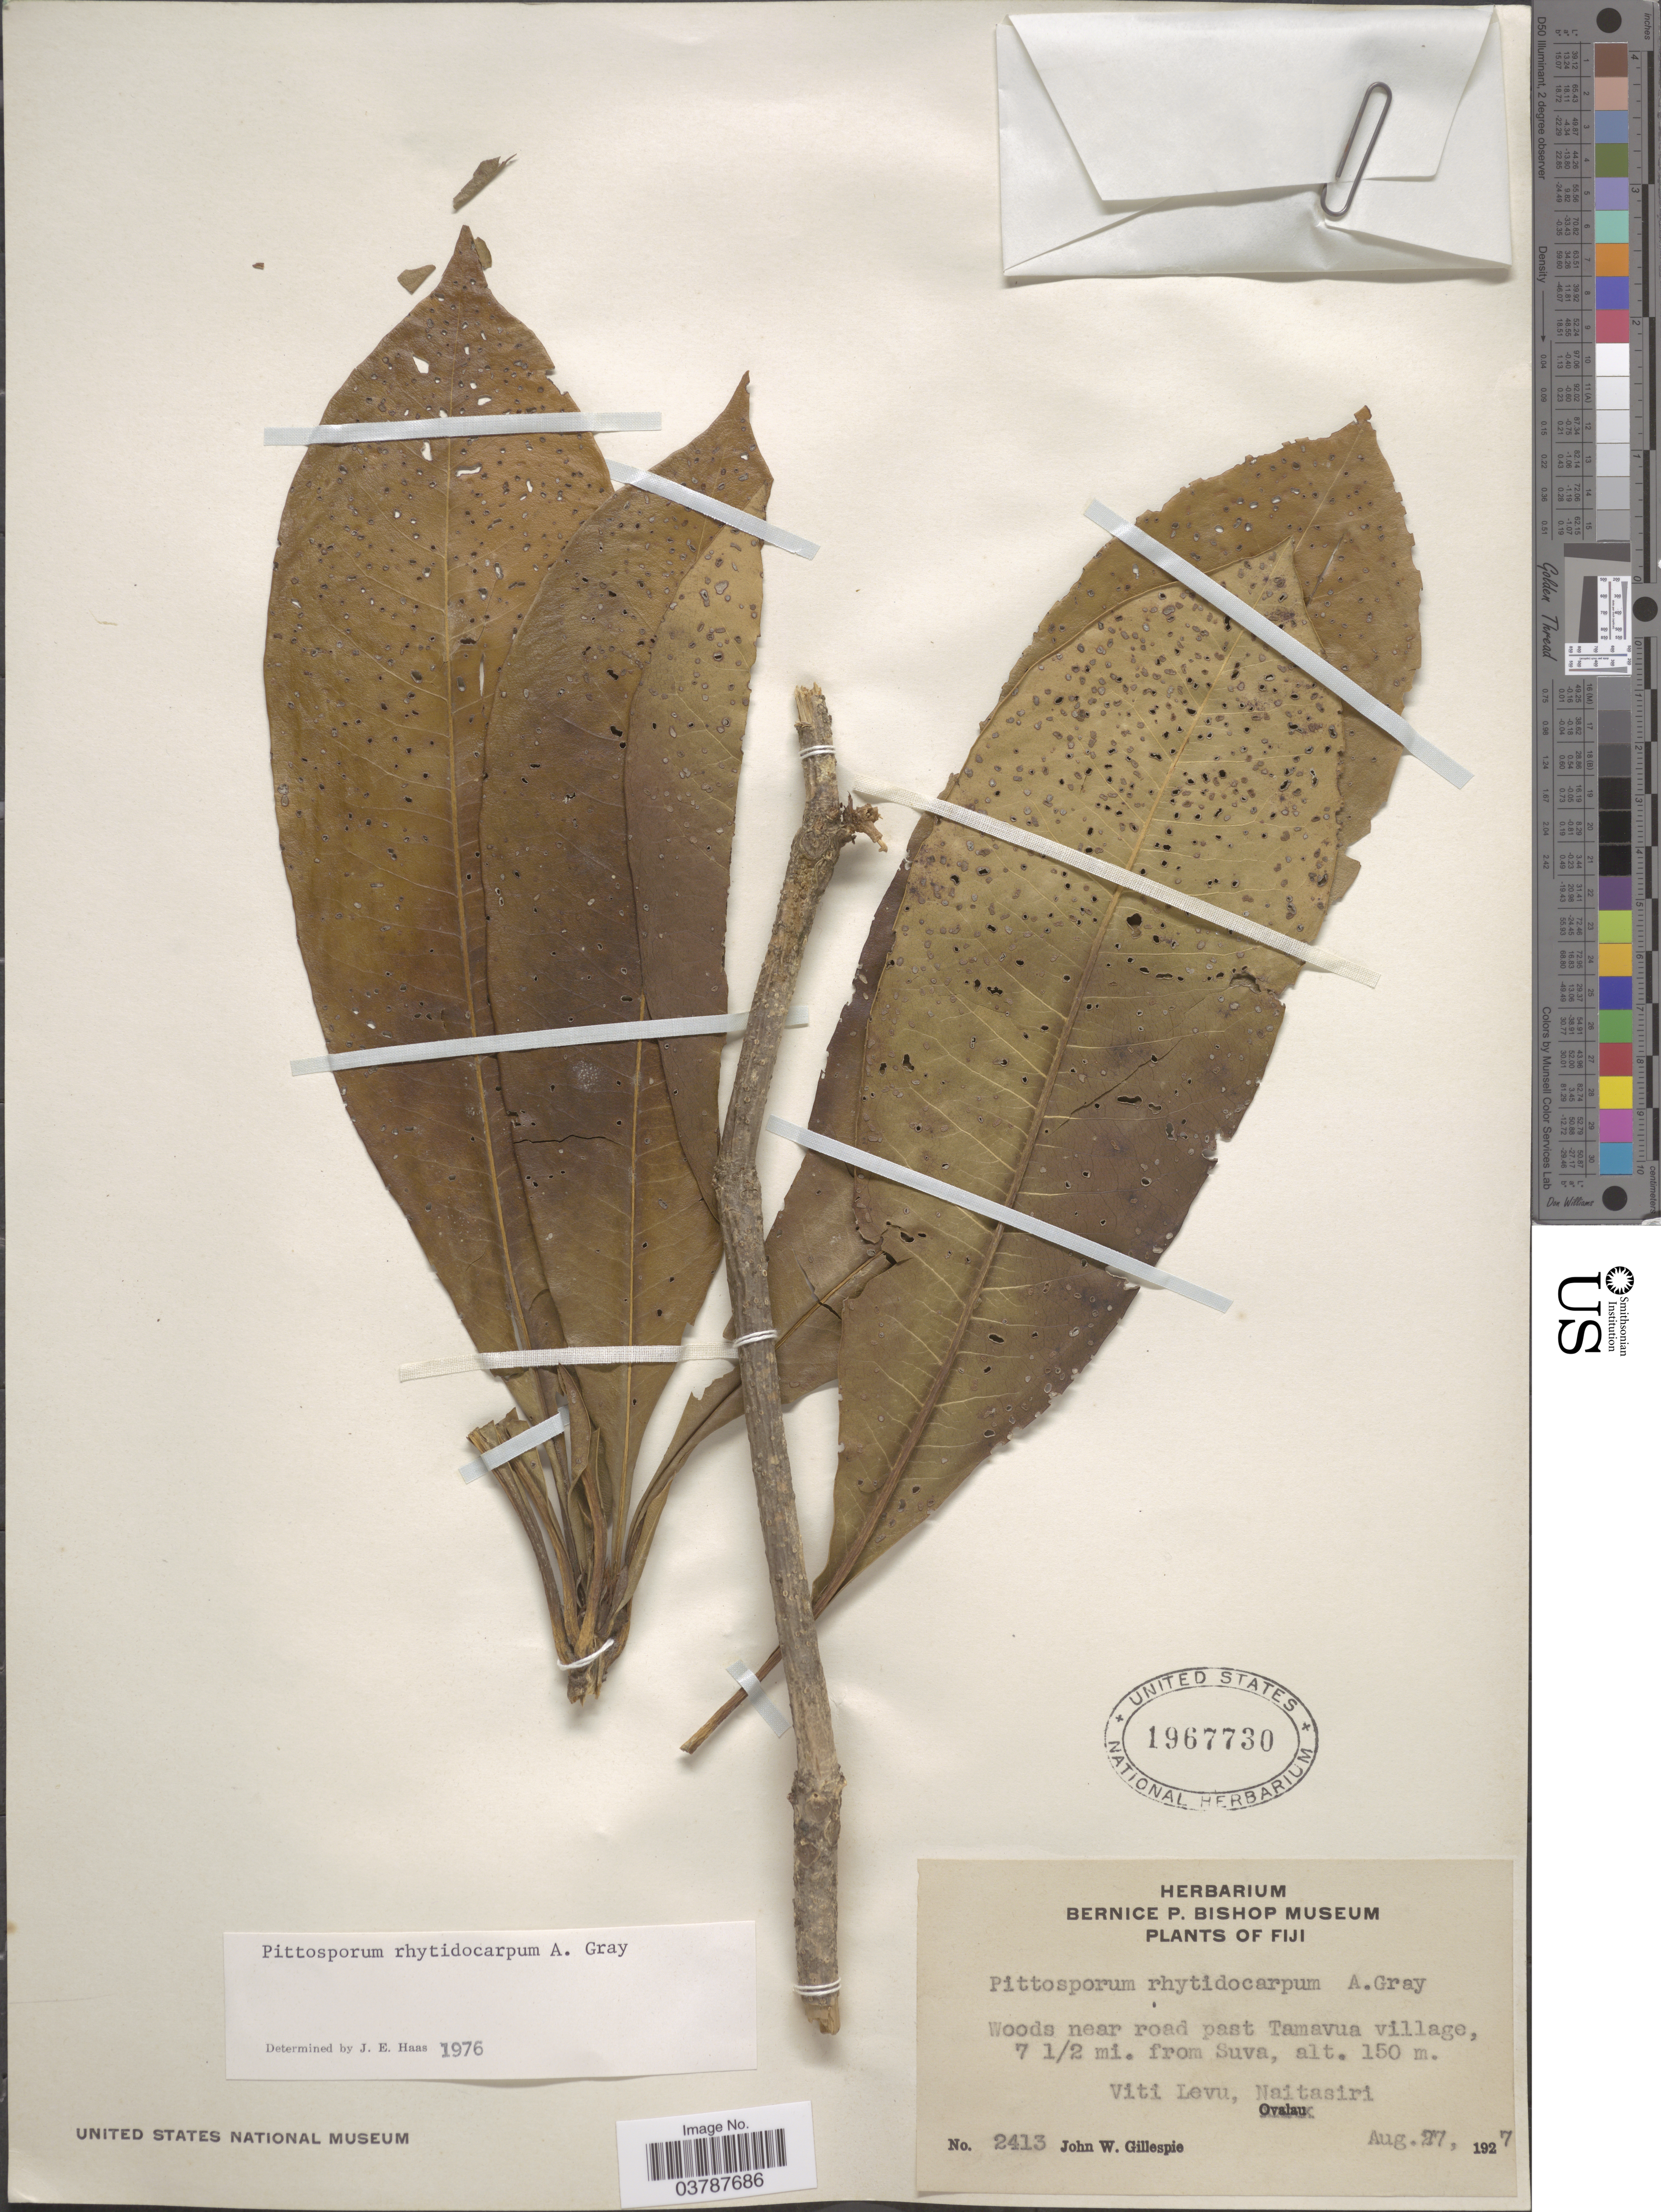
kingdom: Plantae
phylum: Tracheophyta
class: Magnoliopsida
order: Apiales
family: Pittosporaceae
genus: Pittosporum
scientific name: Pittosporum rhytidocarpum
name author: A. Gray in Wilkes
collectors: J. W. Gillespie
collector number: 2413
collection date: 1927-08-27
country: Fiji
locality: Woods near road past Tamavua village, 7 mi. from Suva. Viti Levu, Naitasiri.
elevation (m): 150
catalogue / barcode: US 1967730